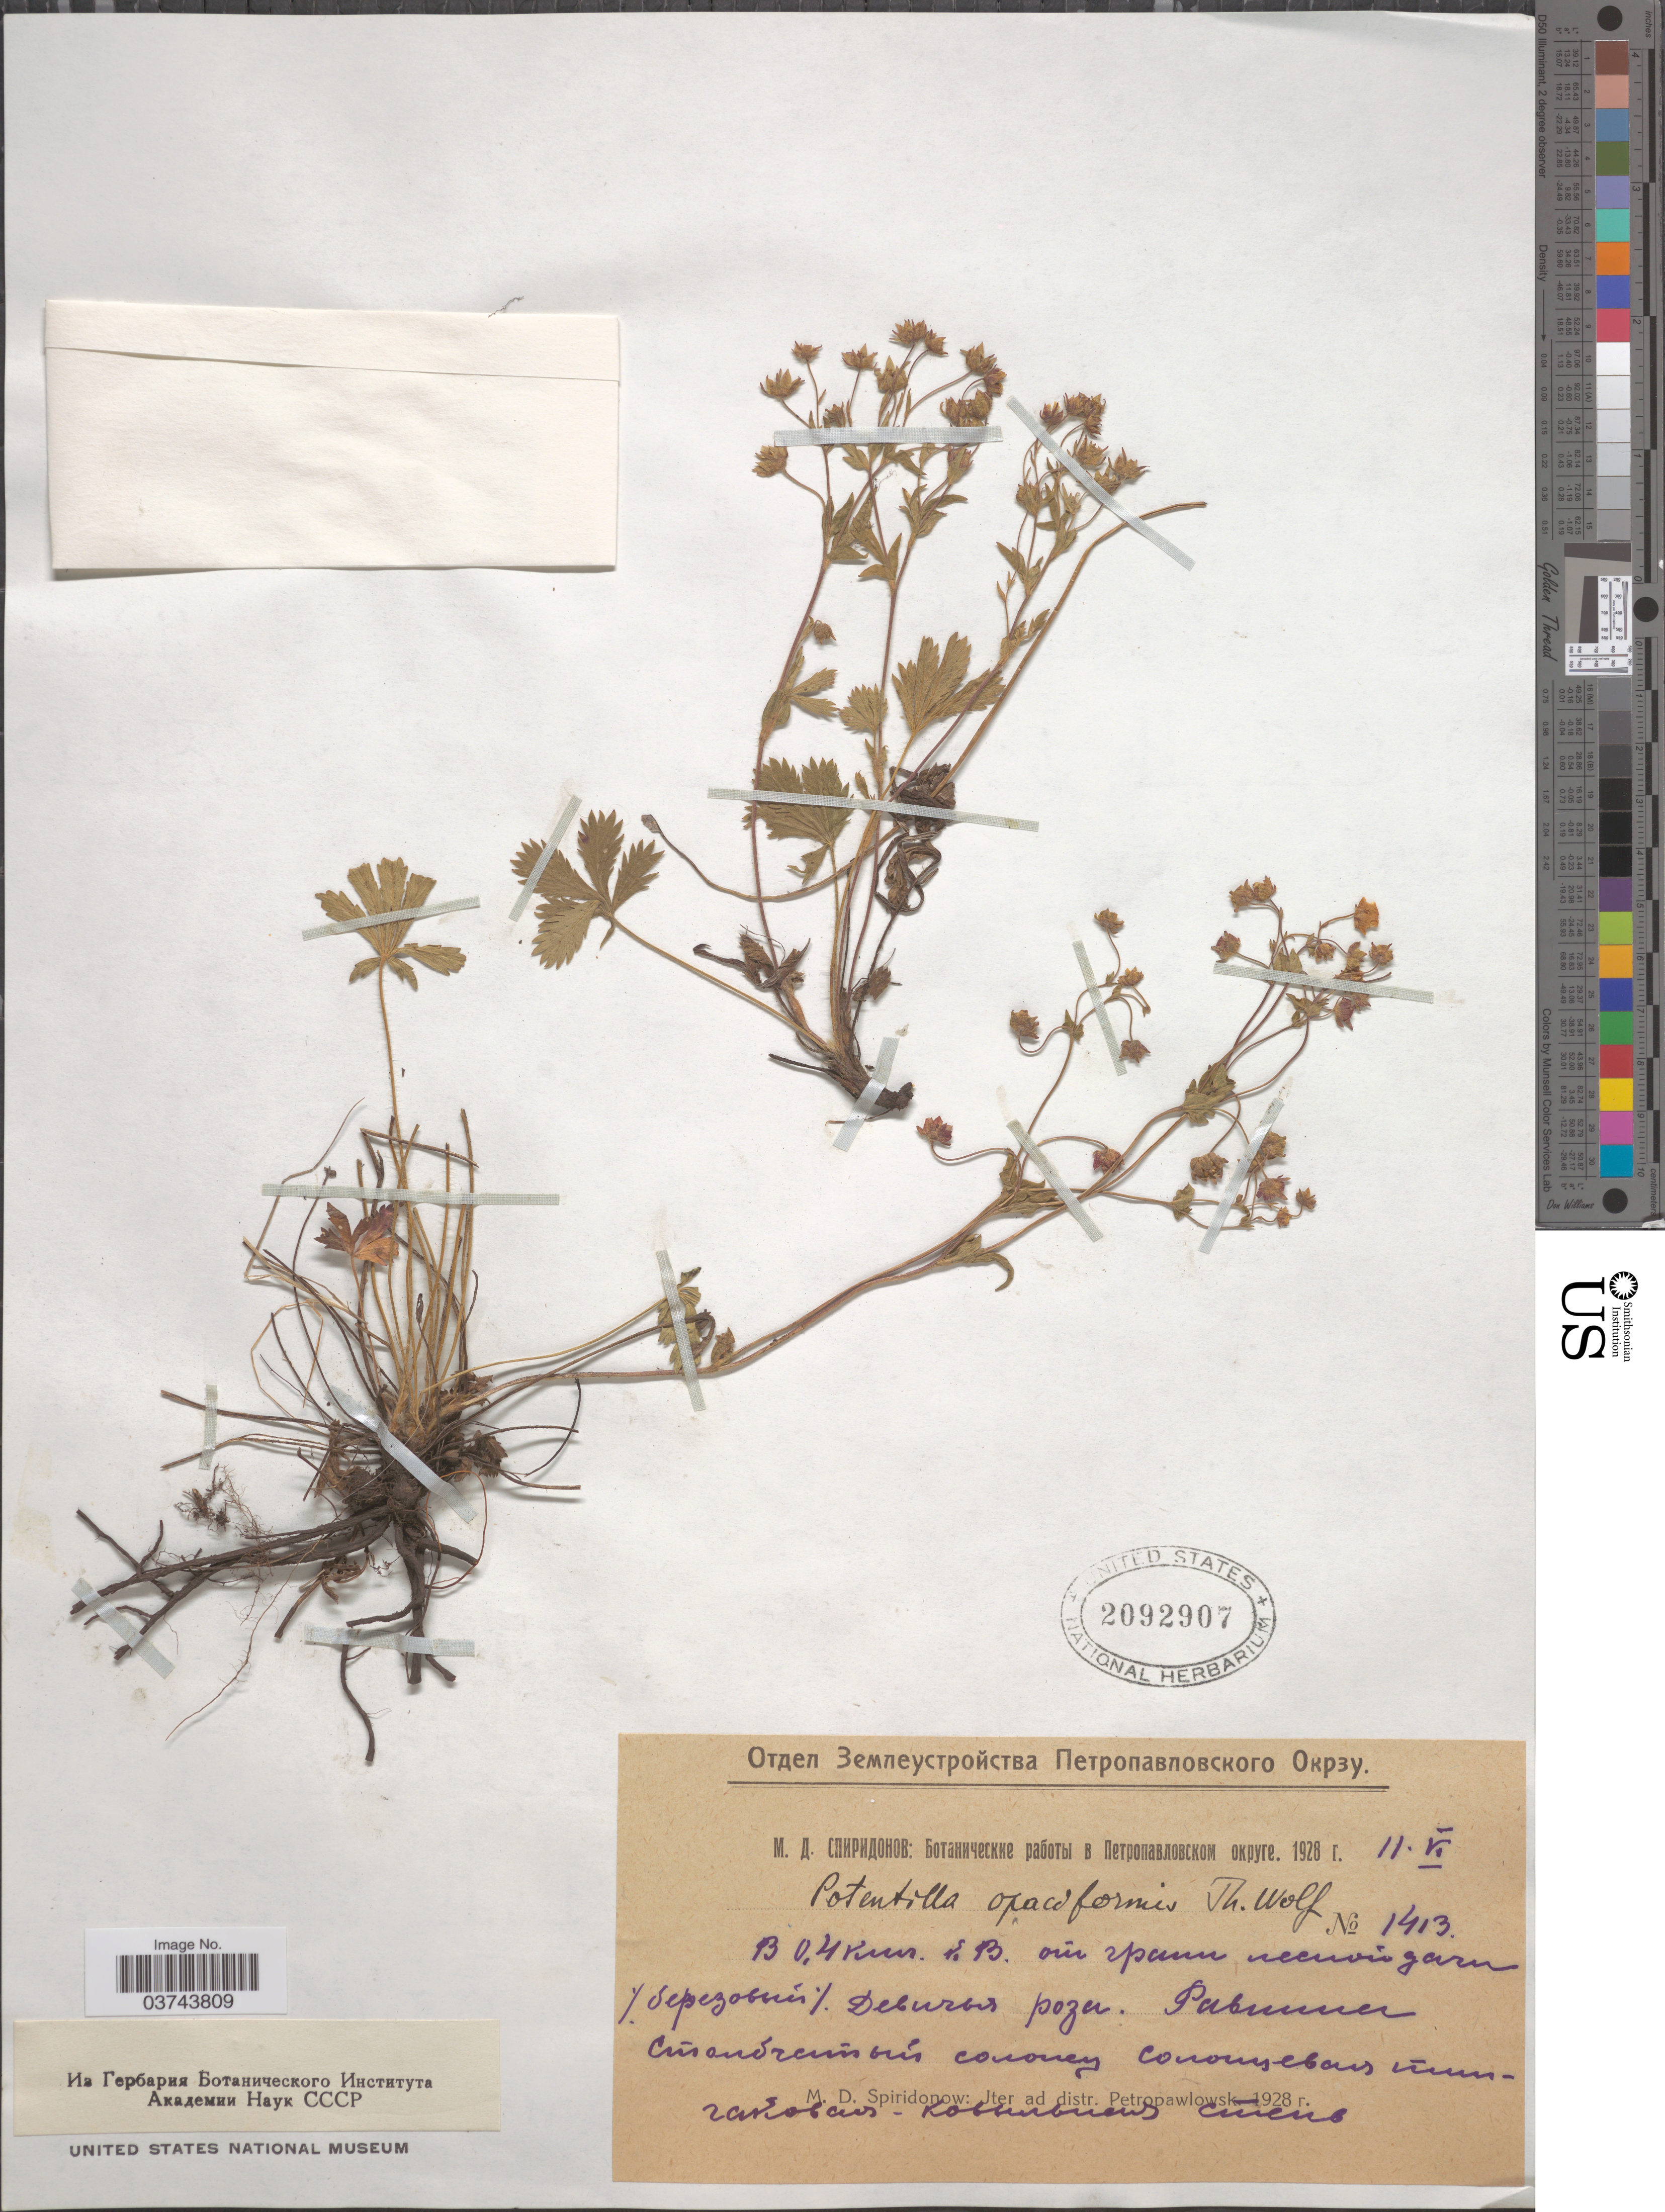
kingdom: Plantae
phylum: Tracheophyta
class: Magnoliopsida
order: Rosales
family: Rosaceae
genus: Potentilla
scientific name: Potentilla opaciformis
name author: Th. Wolf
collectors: M. Spiridonow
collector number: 1413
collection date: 1928-06-11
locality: X. Iter ad distr. Petropawlowsk.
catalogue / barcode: US 2092907